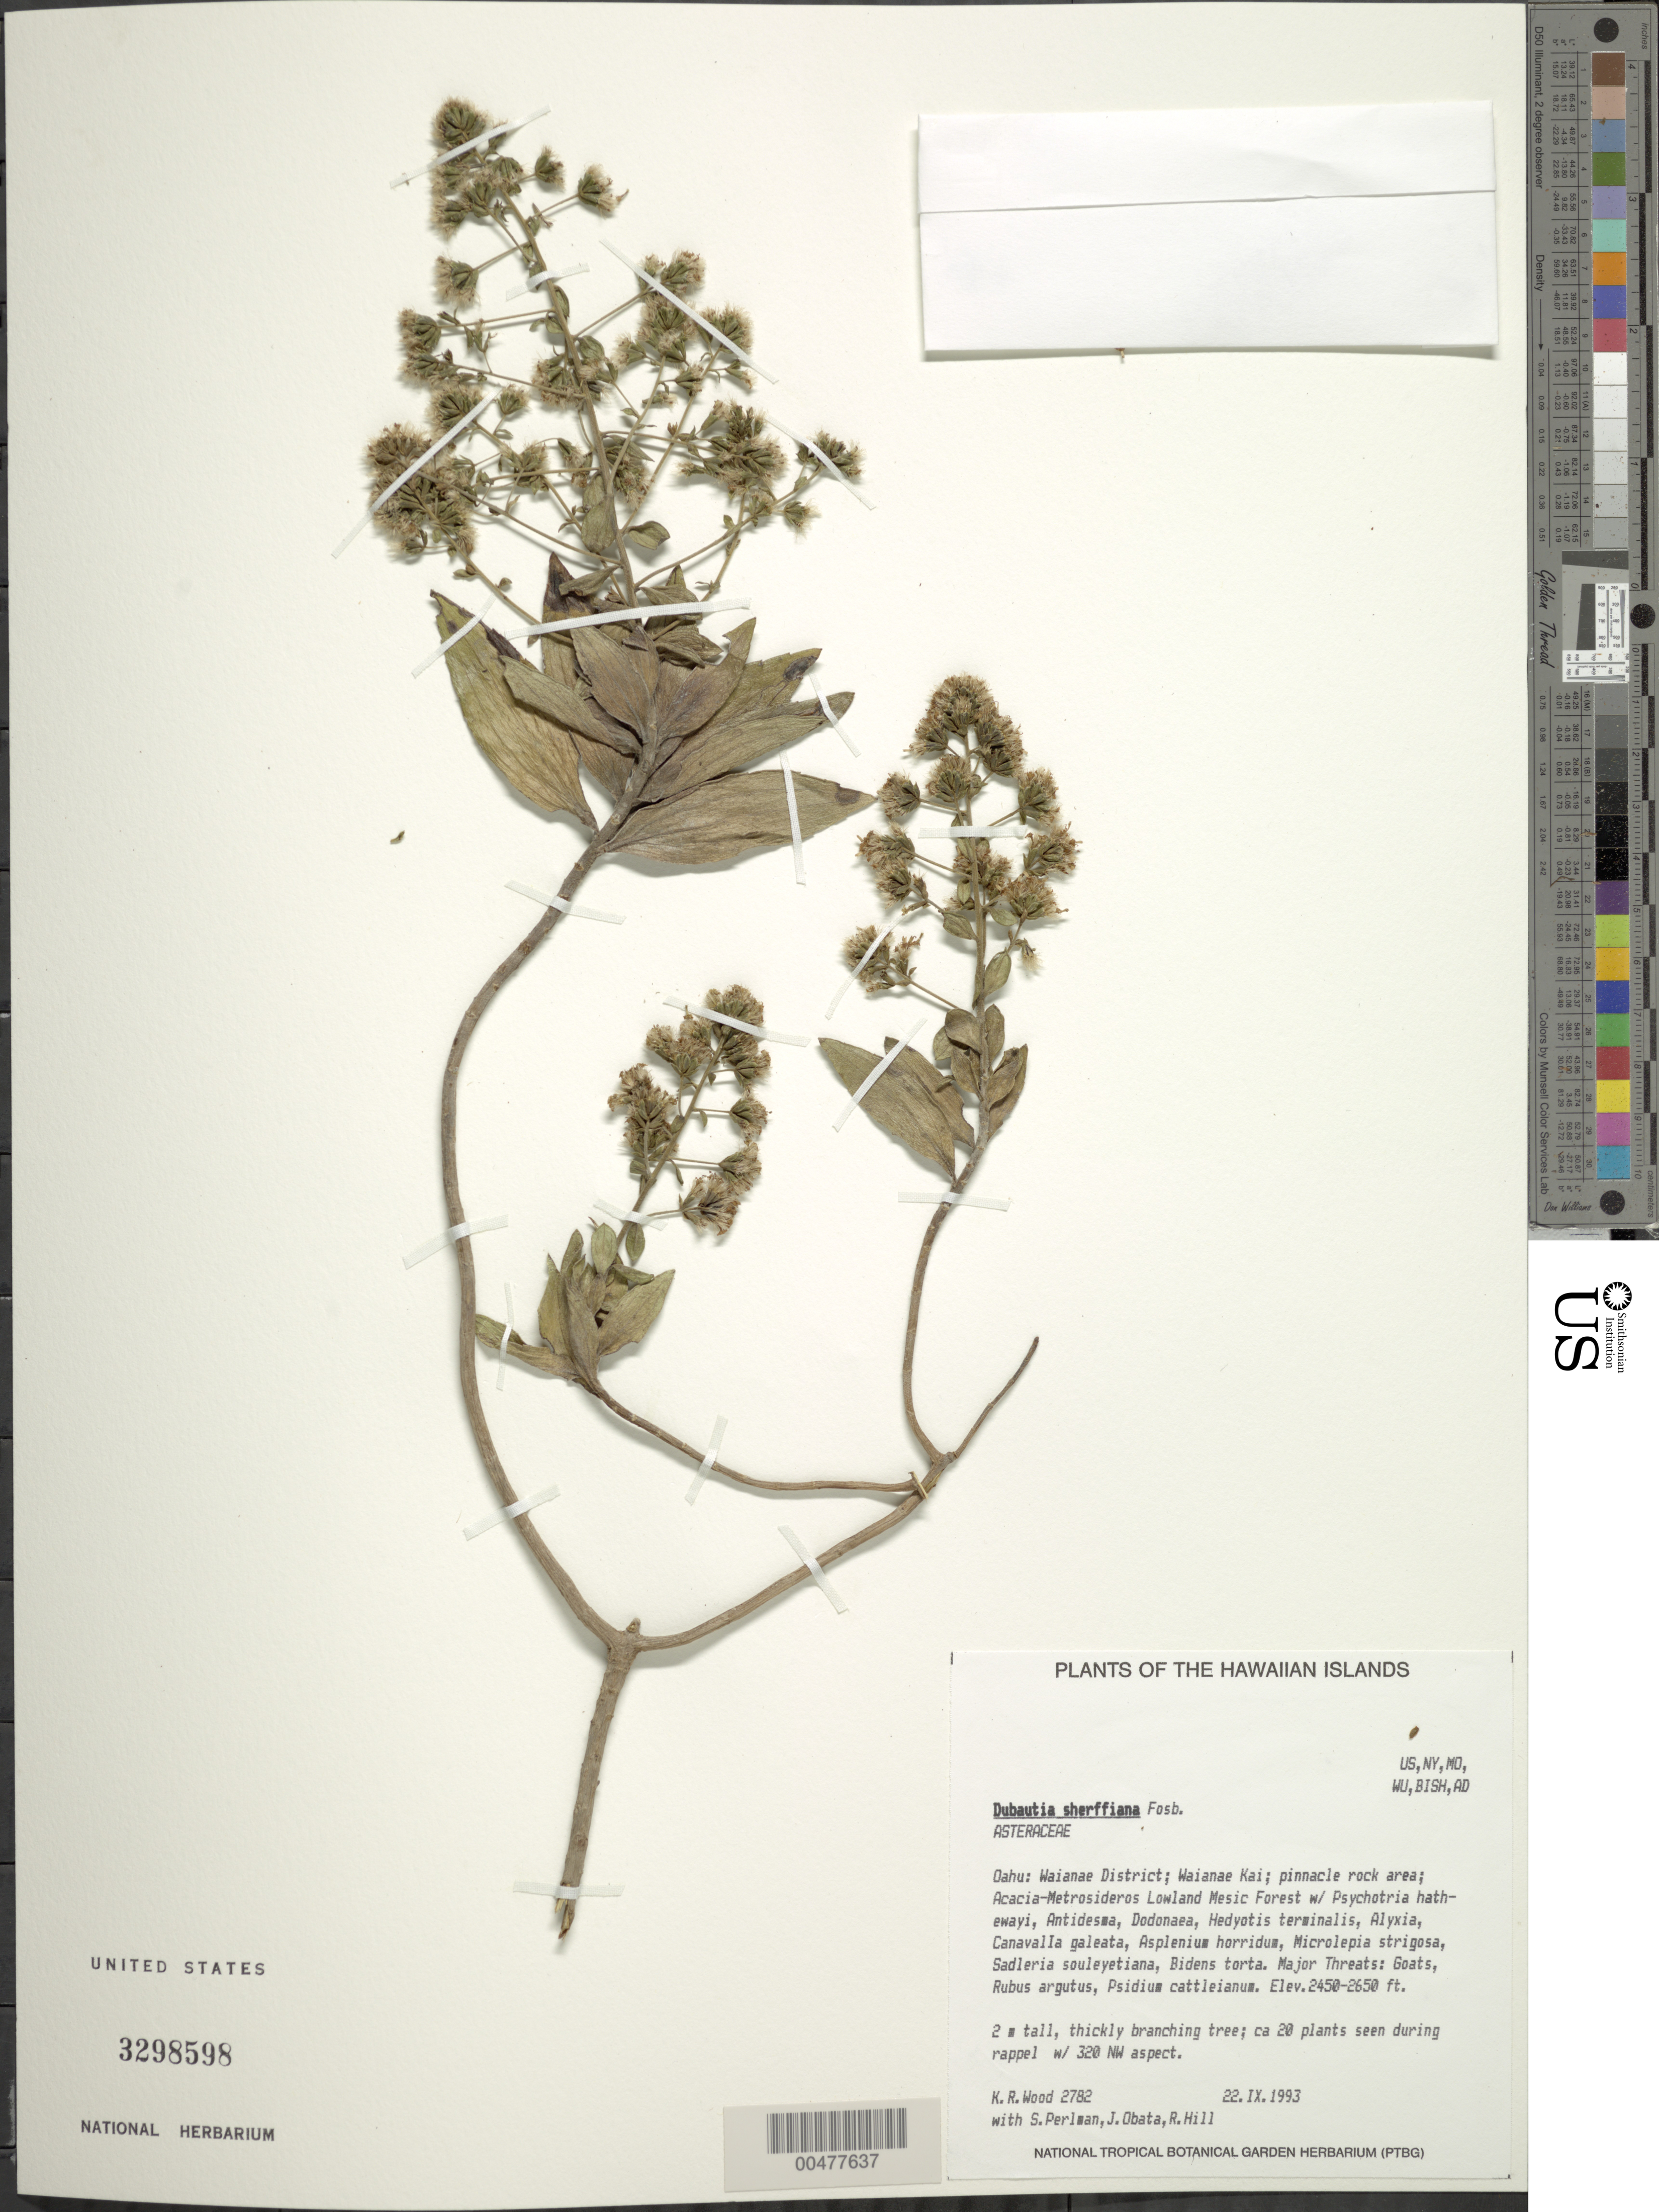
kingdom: Plantae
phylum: Tracheophyta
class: Magnoliopsida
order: Asterales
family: Asteraceae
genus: Dubautia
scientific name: Dubautia sherffiana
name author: Fosberg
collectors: K. R. Wood, S. P. Perlman, J. Obata & R. Hill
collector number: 2782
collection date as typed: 22 Sep 1993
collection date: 1993-09-22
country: United States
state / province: Hawaii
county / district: Honolulu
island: Oahu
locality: Waianae Dist., Waianae Kai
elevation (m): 747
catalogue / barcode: US 3298598